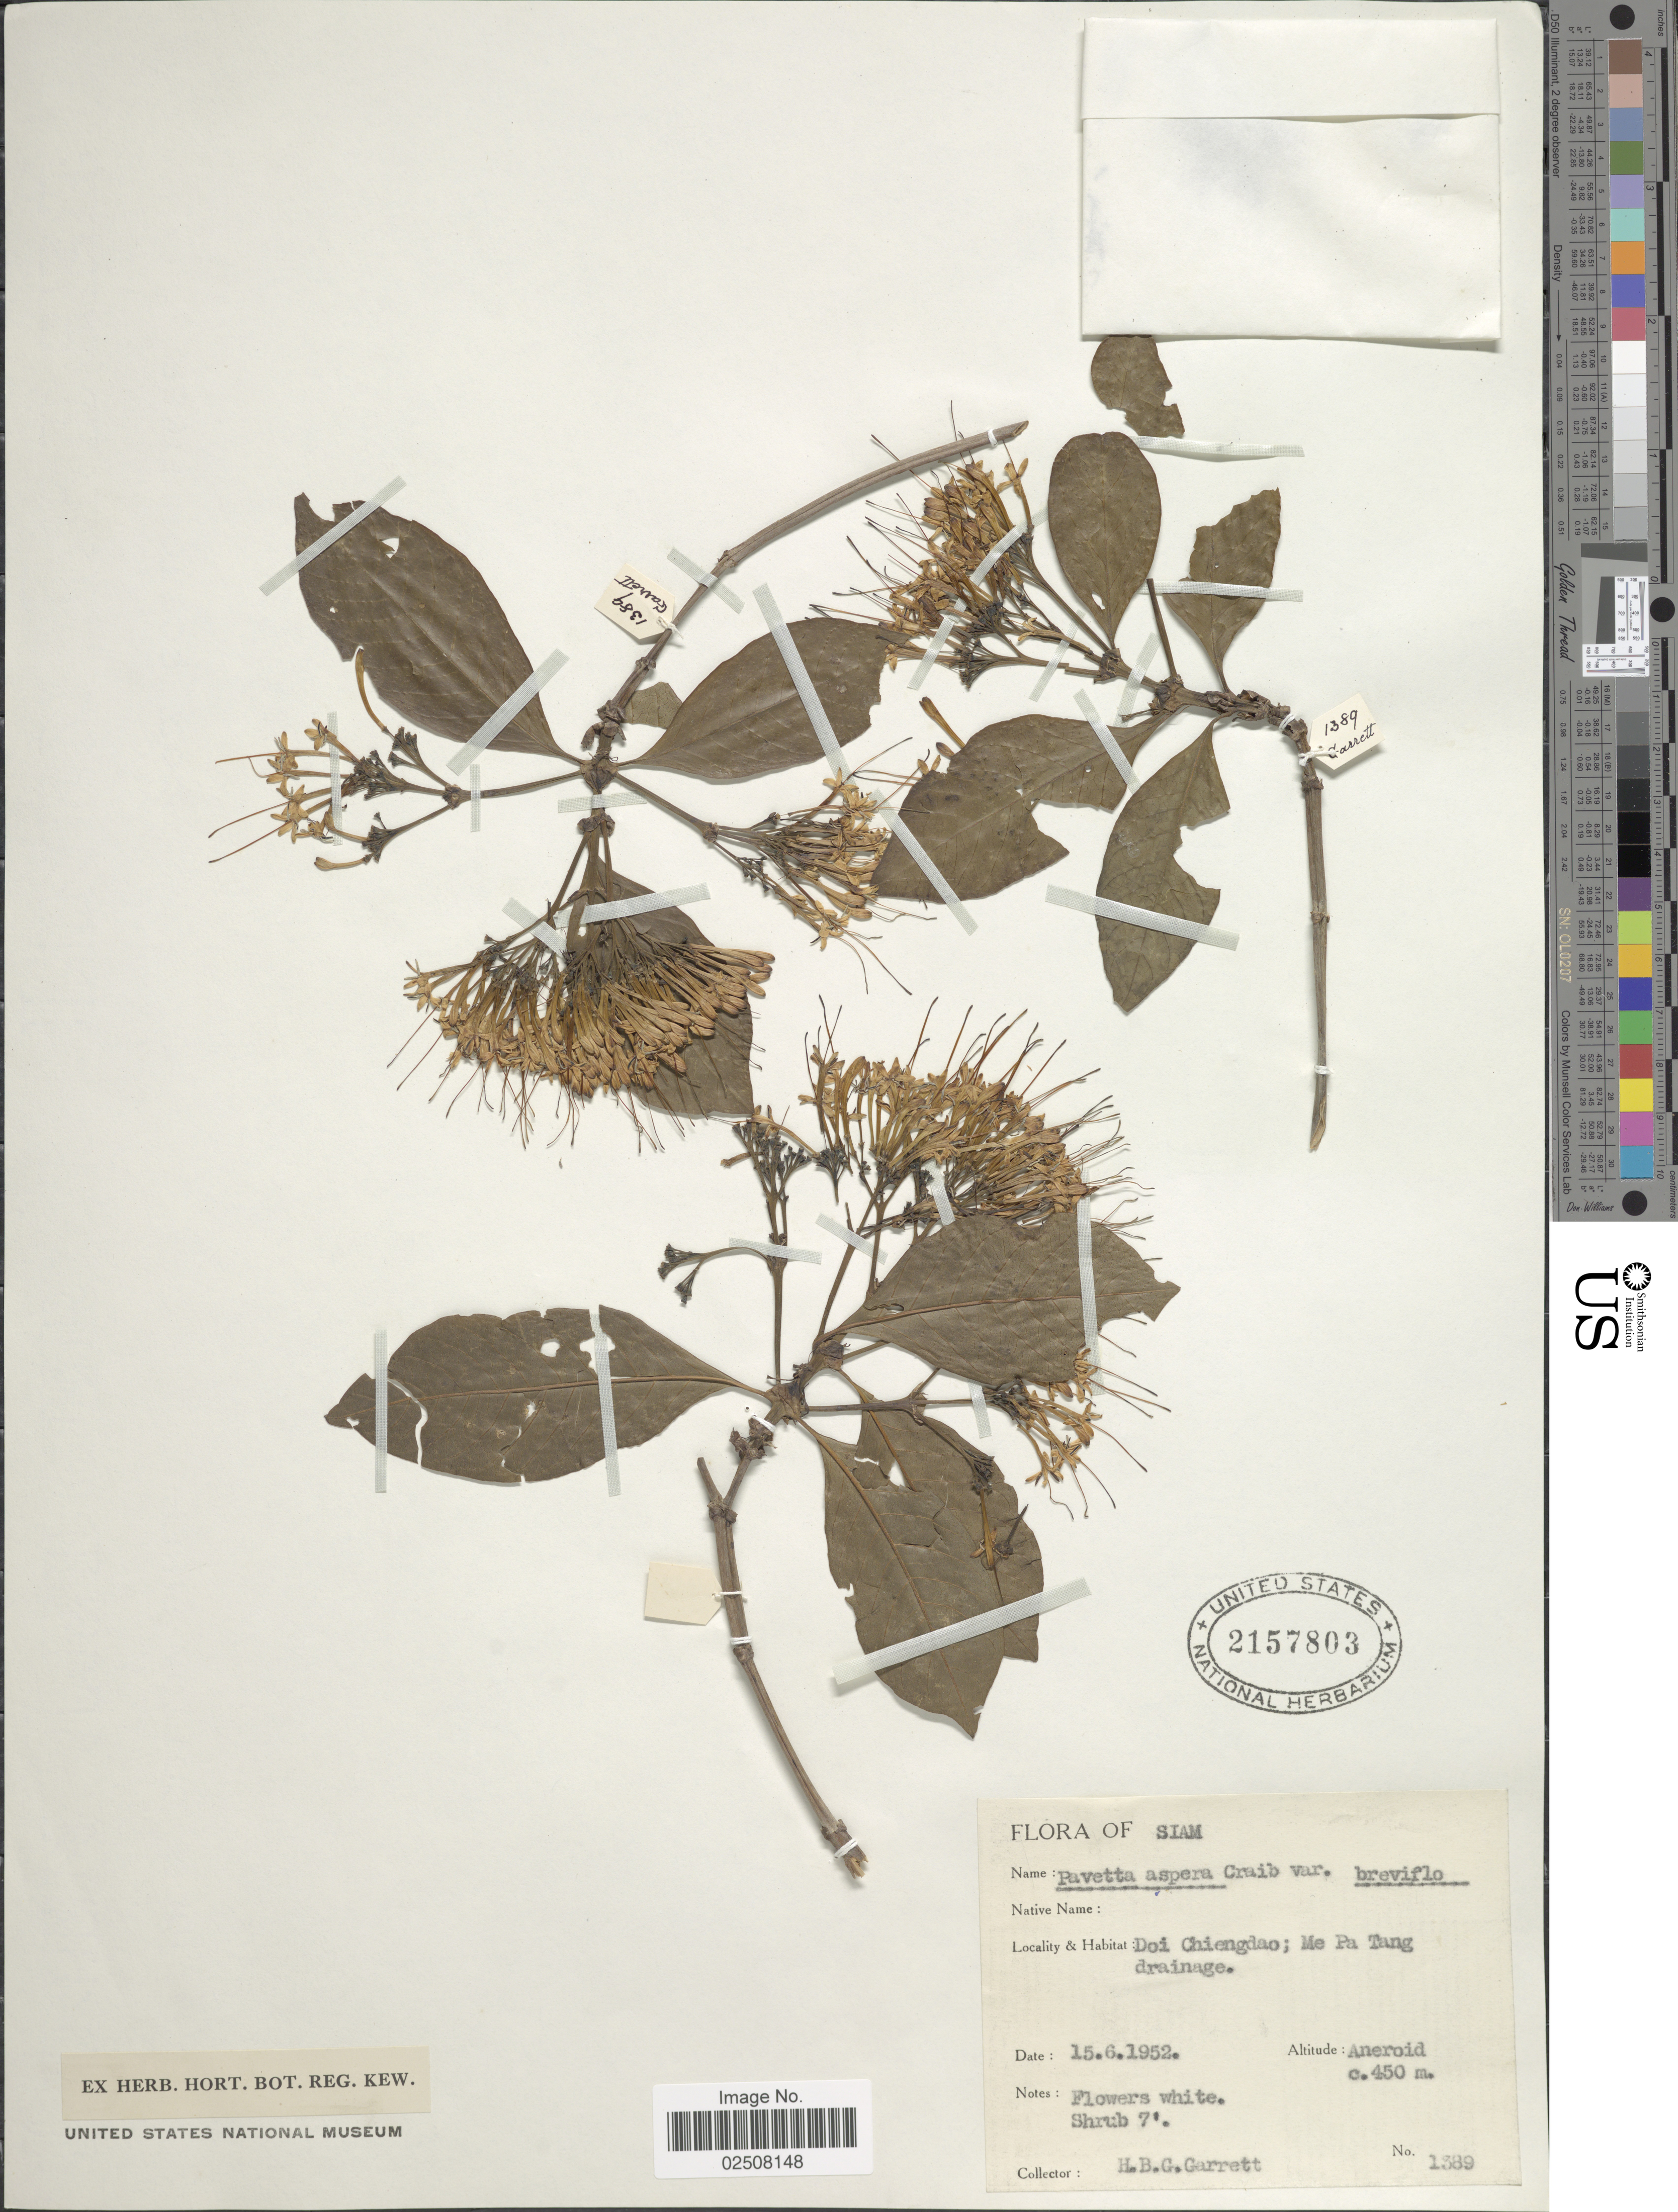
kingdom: Plantae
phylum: Tracheophyta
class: Magnoliopsida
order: Gentianales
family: Rubiaceae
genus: Pavetta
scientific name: Pavetta aspera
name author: Craib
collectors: H. Garrett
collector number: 1389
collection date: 1952-06-15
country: Thailand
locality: Siam, Doi Chiengdao; Me Pa Tang drainage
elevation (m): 450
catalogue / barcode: US 2157803